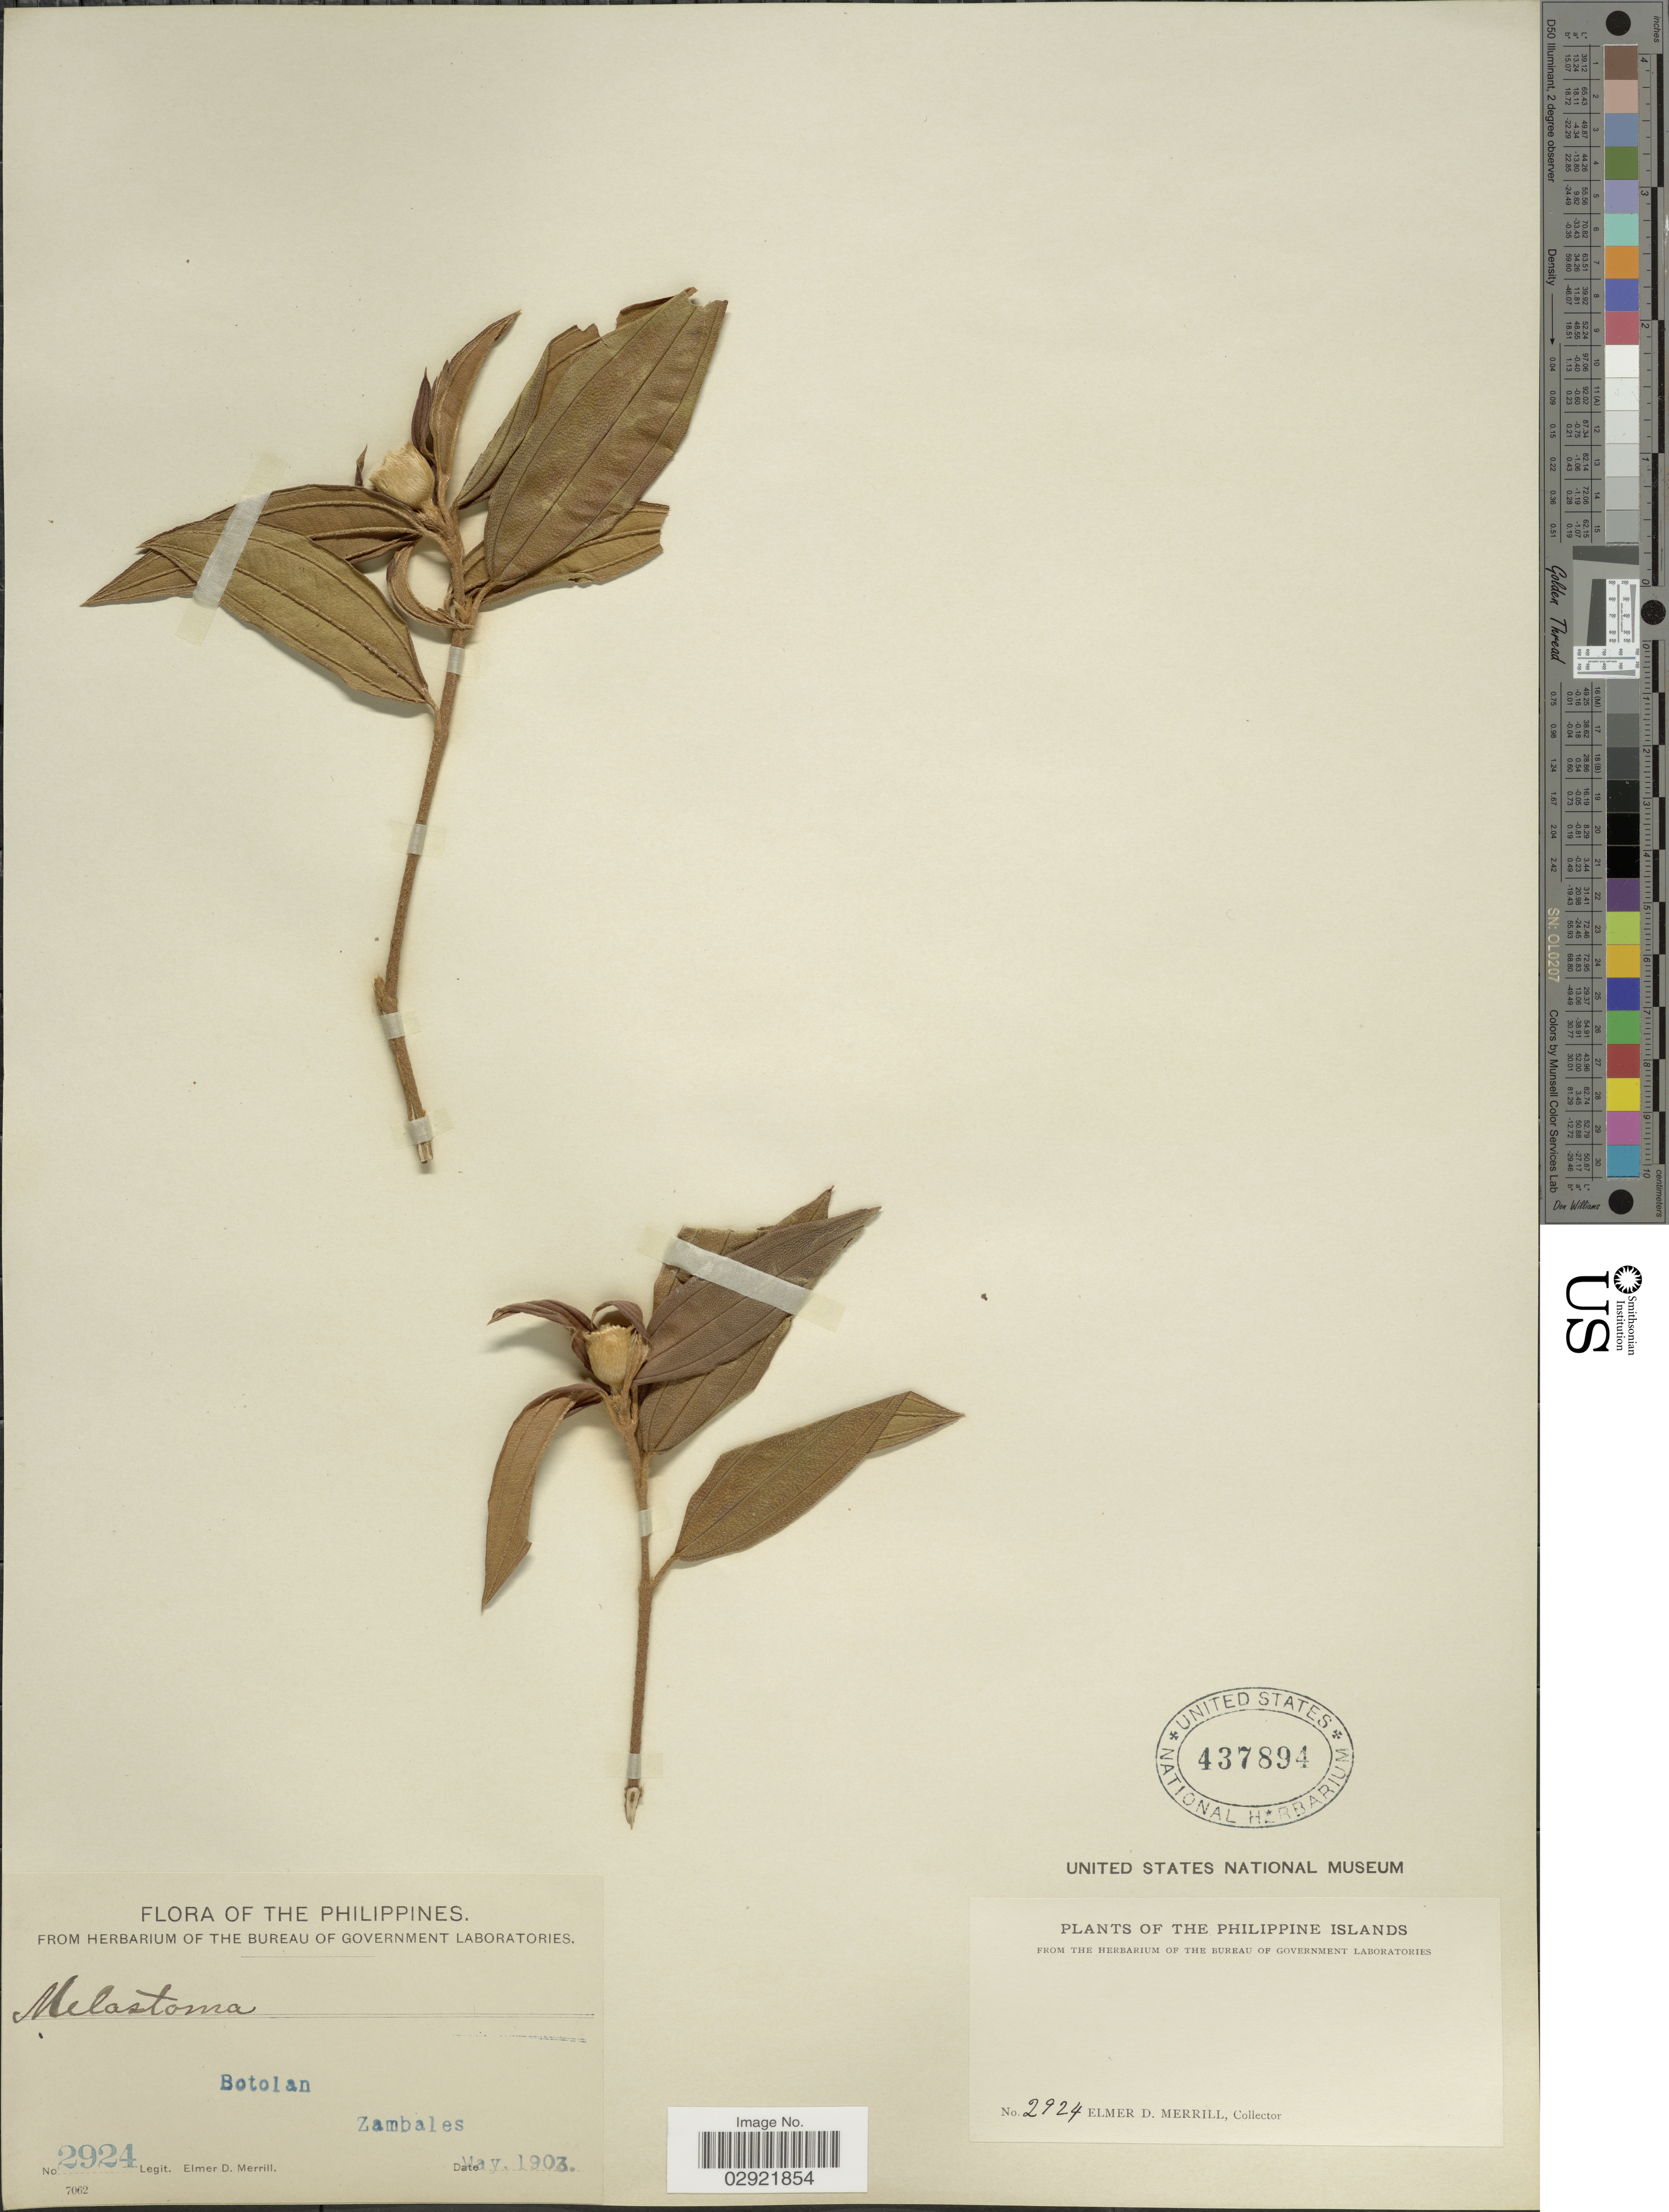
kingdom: Plantae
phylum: Tracheophyta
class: Magnoliopsida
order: Myrtales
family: Melastomataceae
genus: Melastoma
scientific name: Melastoma malabathricum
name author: L.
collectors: E. D. Merrill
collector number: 2924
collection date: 1903-05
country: Philippines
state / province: Central Luzon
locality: Philippine Islands. Botolan. Zambales.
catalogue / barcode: US 437894